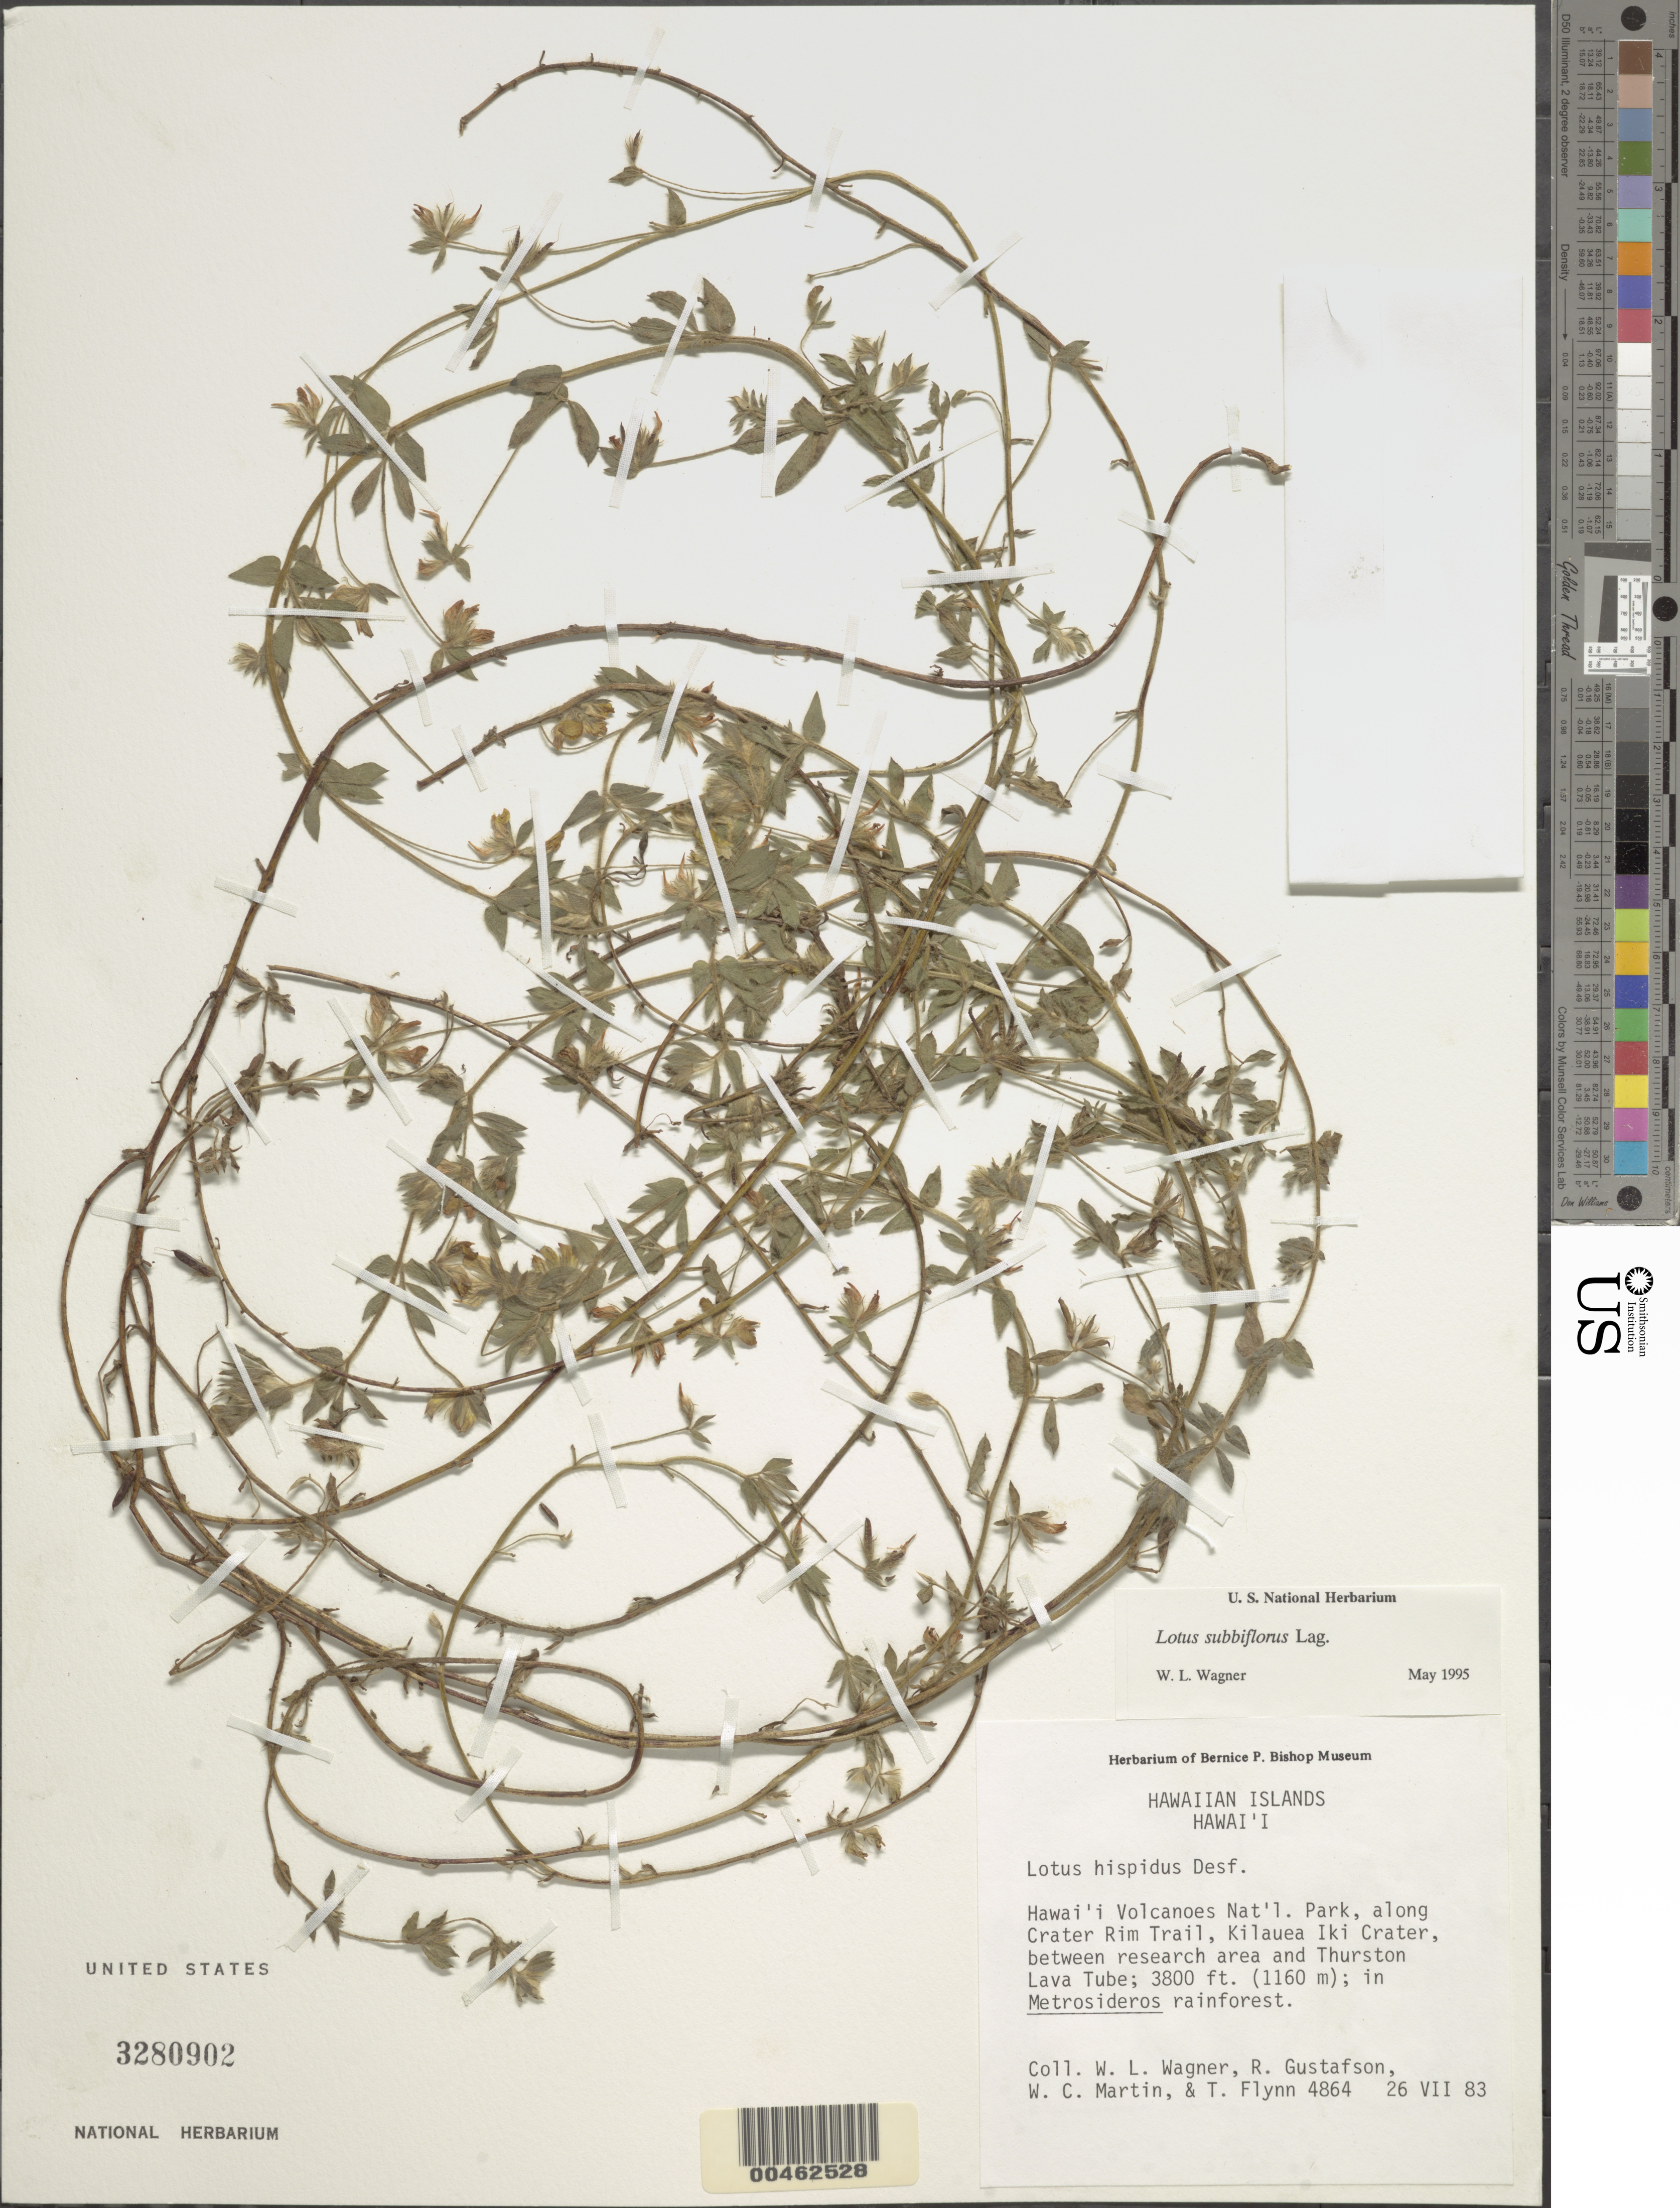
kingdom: Plantae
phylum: Tracheophyta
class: Magnoliopsida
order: Fabales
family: Fabaceae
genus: Lotus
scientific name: Lotus subbiflorus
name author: Lag.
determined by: Wagner, W. L., (BOT), Smithsonian Institution - National Museum of Natural History (UNITED STATES)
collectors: W. L. Wagner, R. Gustafson, W. C. Martin & T. W. Flynn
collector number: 4864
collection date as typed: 26 Jul 1983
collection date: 1983-07-26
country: United States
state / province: Hawaii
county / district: Hawaii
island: Hawaii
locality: Hawai'i Volcanoes Nat'l. Park, along Crater Rim Trail, Kilauea Iki Crater, between research area and Thurston Lava Tube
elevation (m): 1158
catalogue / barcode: US 3280902